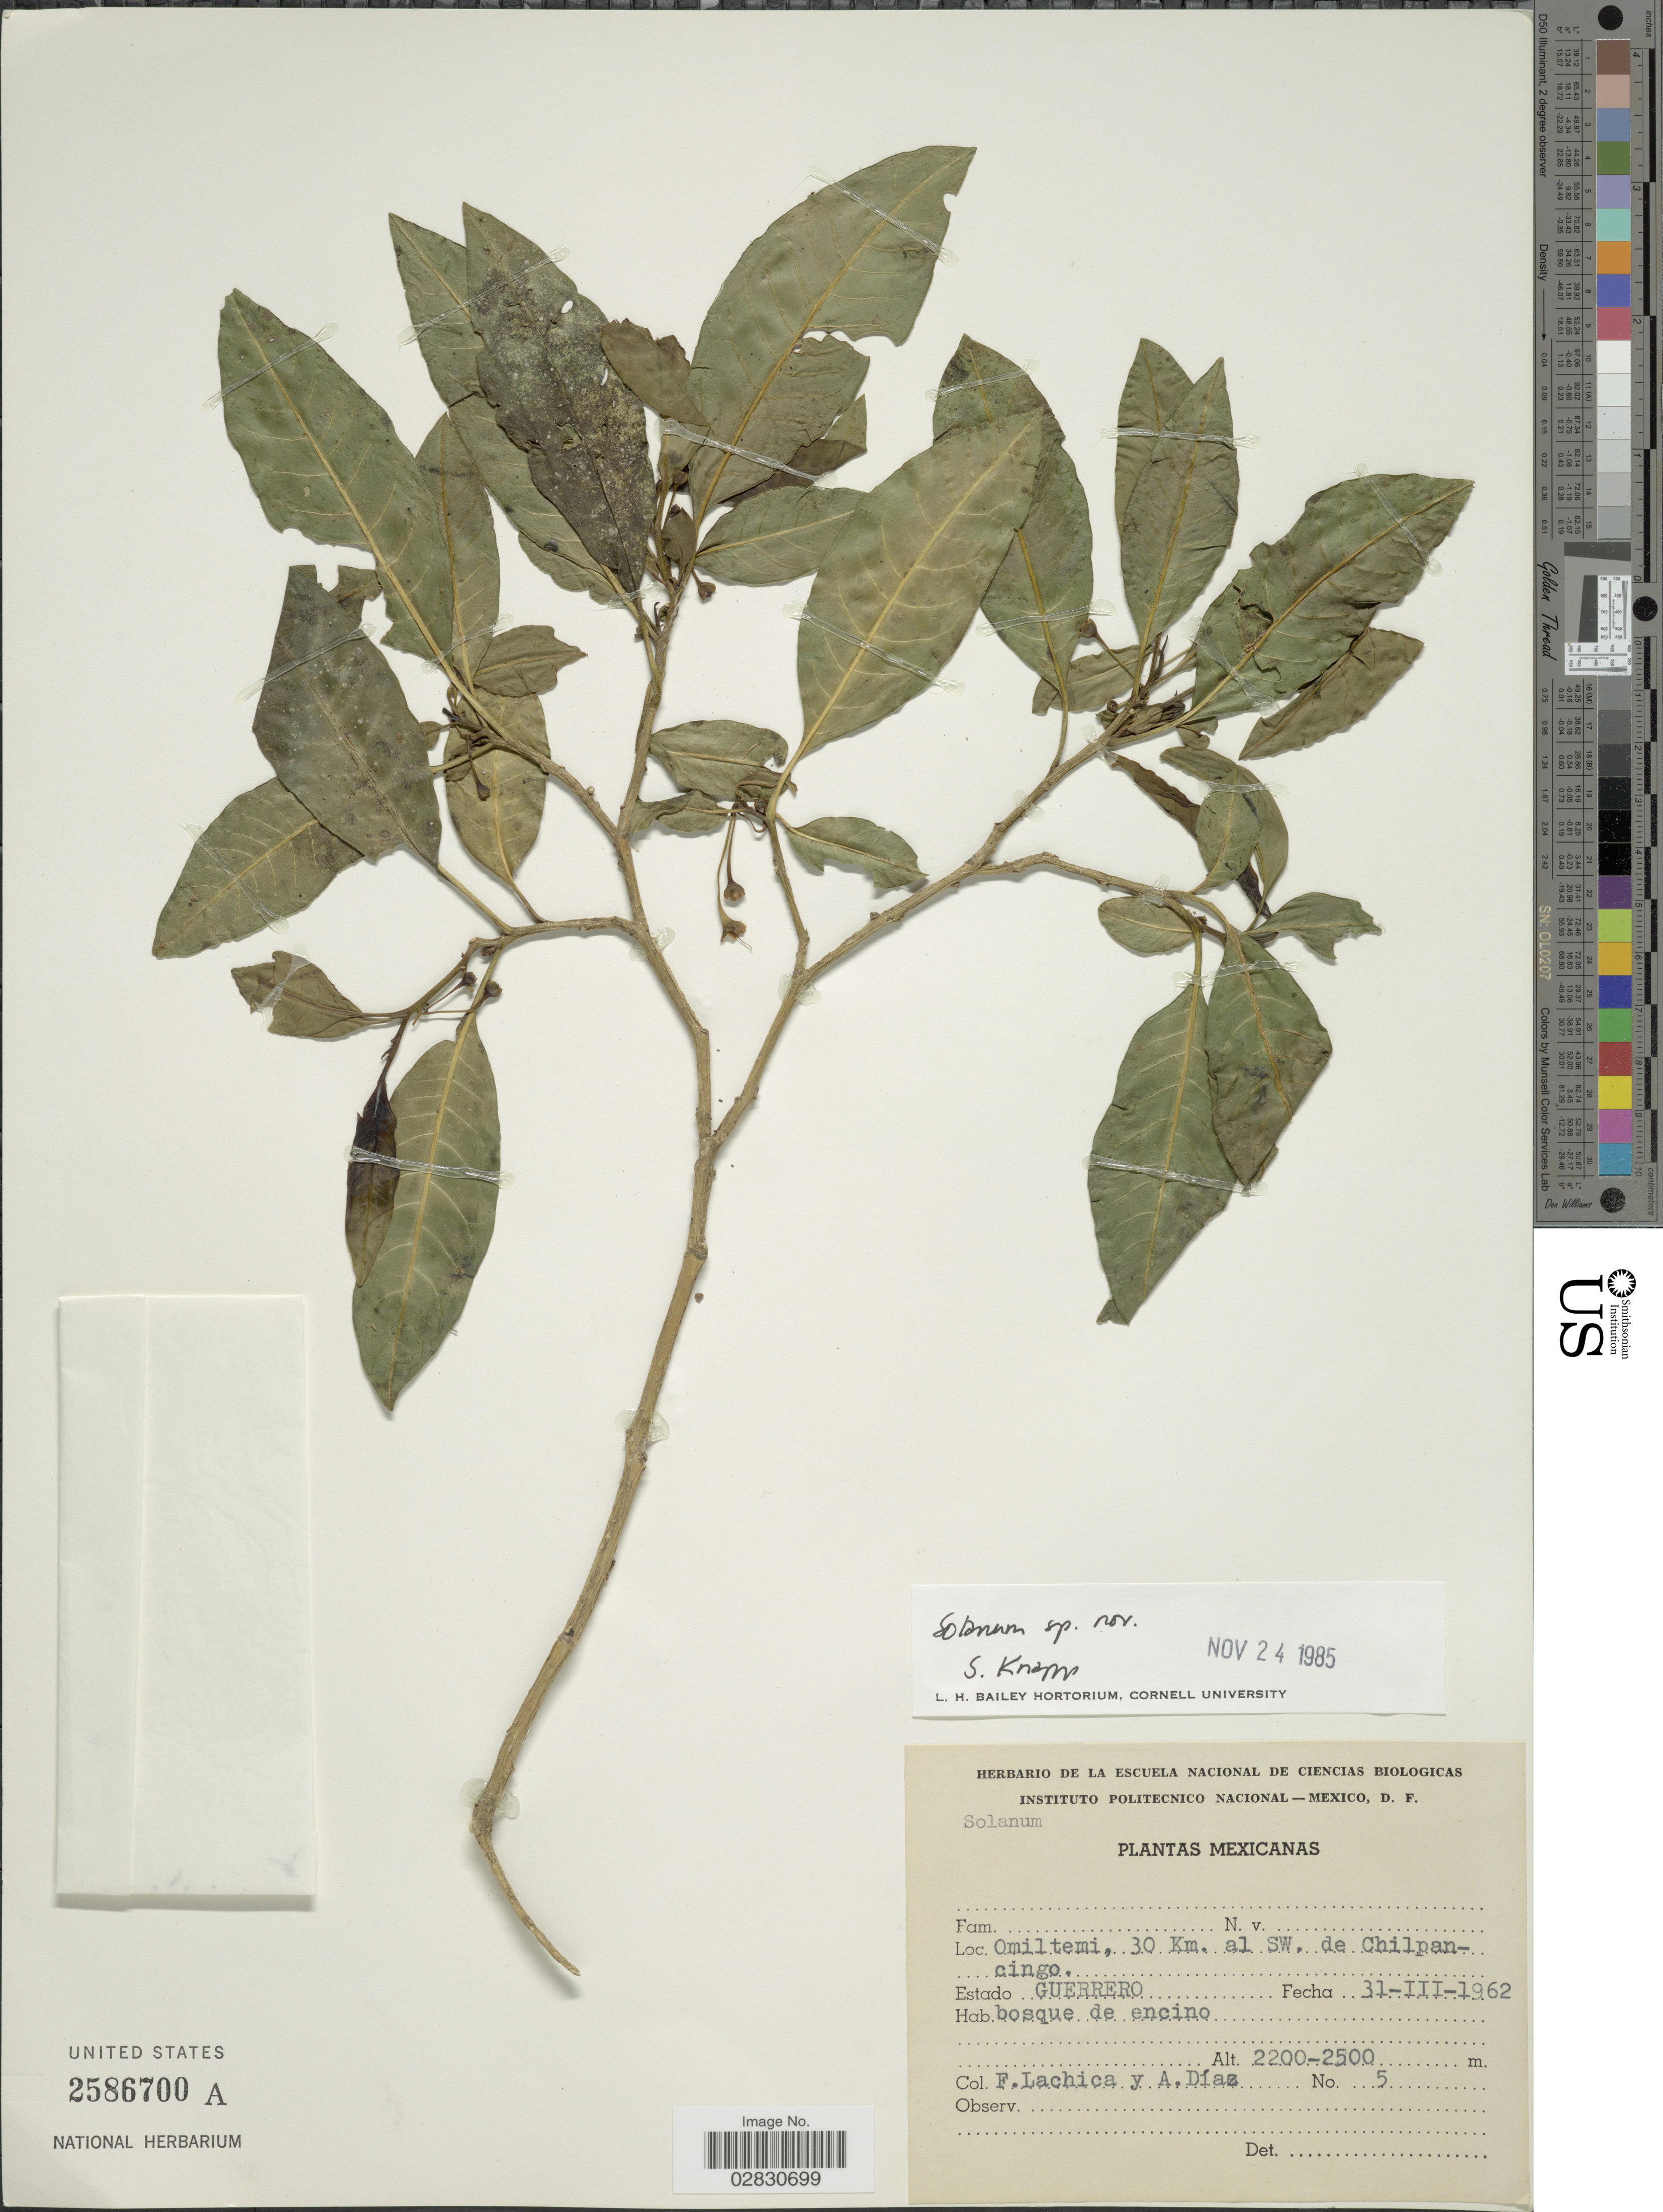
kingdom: Plantae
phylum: Tracheophyta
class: Magnoliopsida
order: Solanales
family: Solanaceae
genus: Solanum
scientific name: Solanum sp.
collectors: F. Lachica & A. Díaz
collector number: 5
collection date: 1962-03-31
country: Mexico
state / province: Guerrero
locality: Omiltemi, 30 Km. al SW. de Chilpancingo, Estado Guerrero.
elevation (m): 2200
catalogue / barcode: US 2586700A